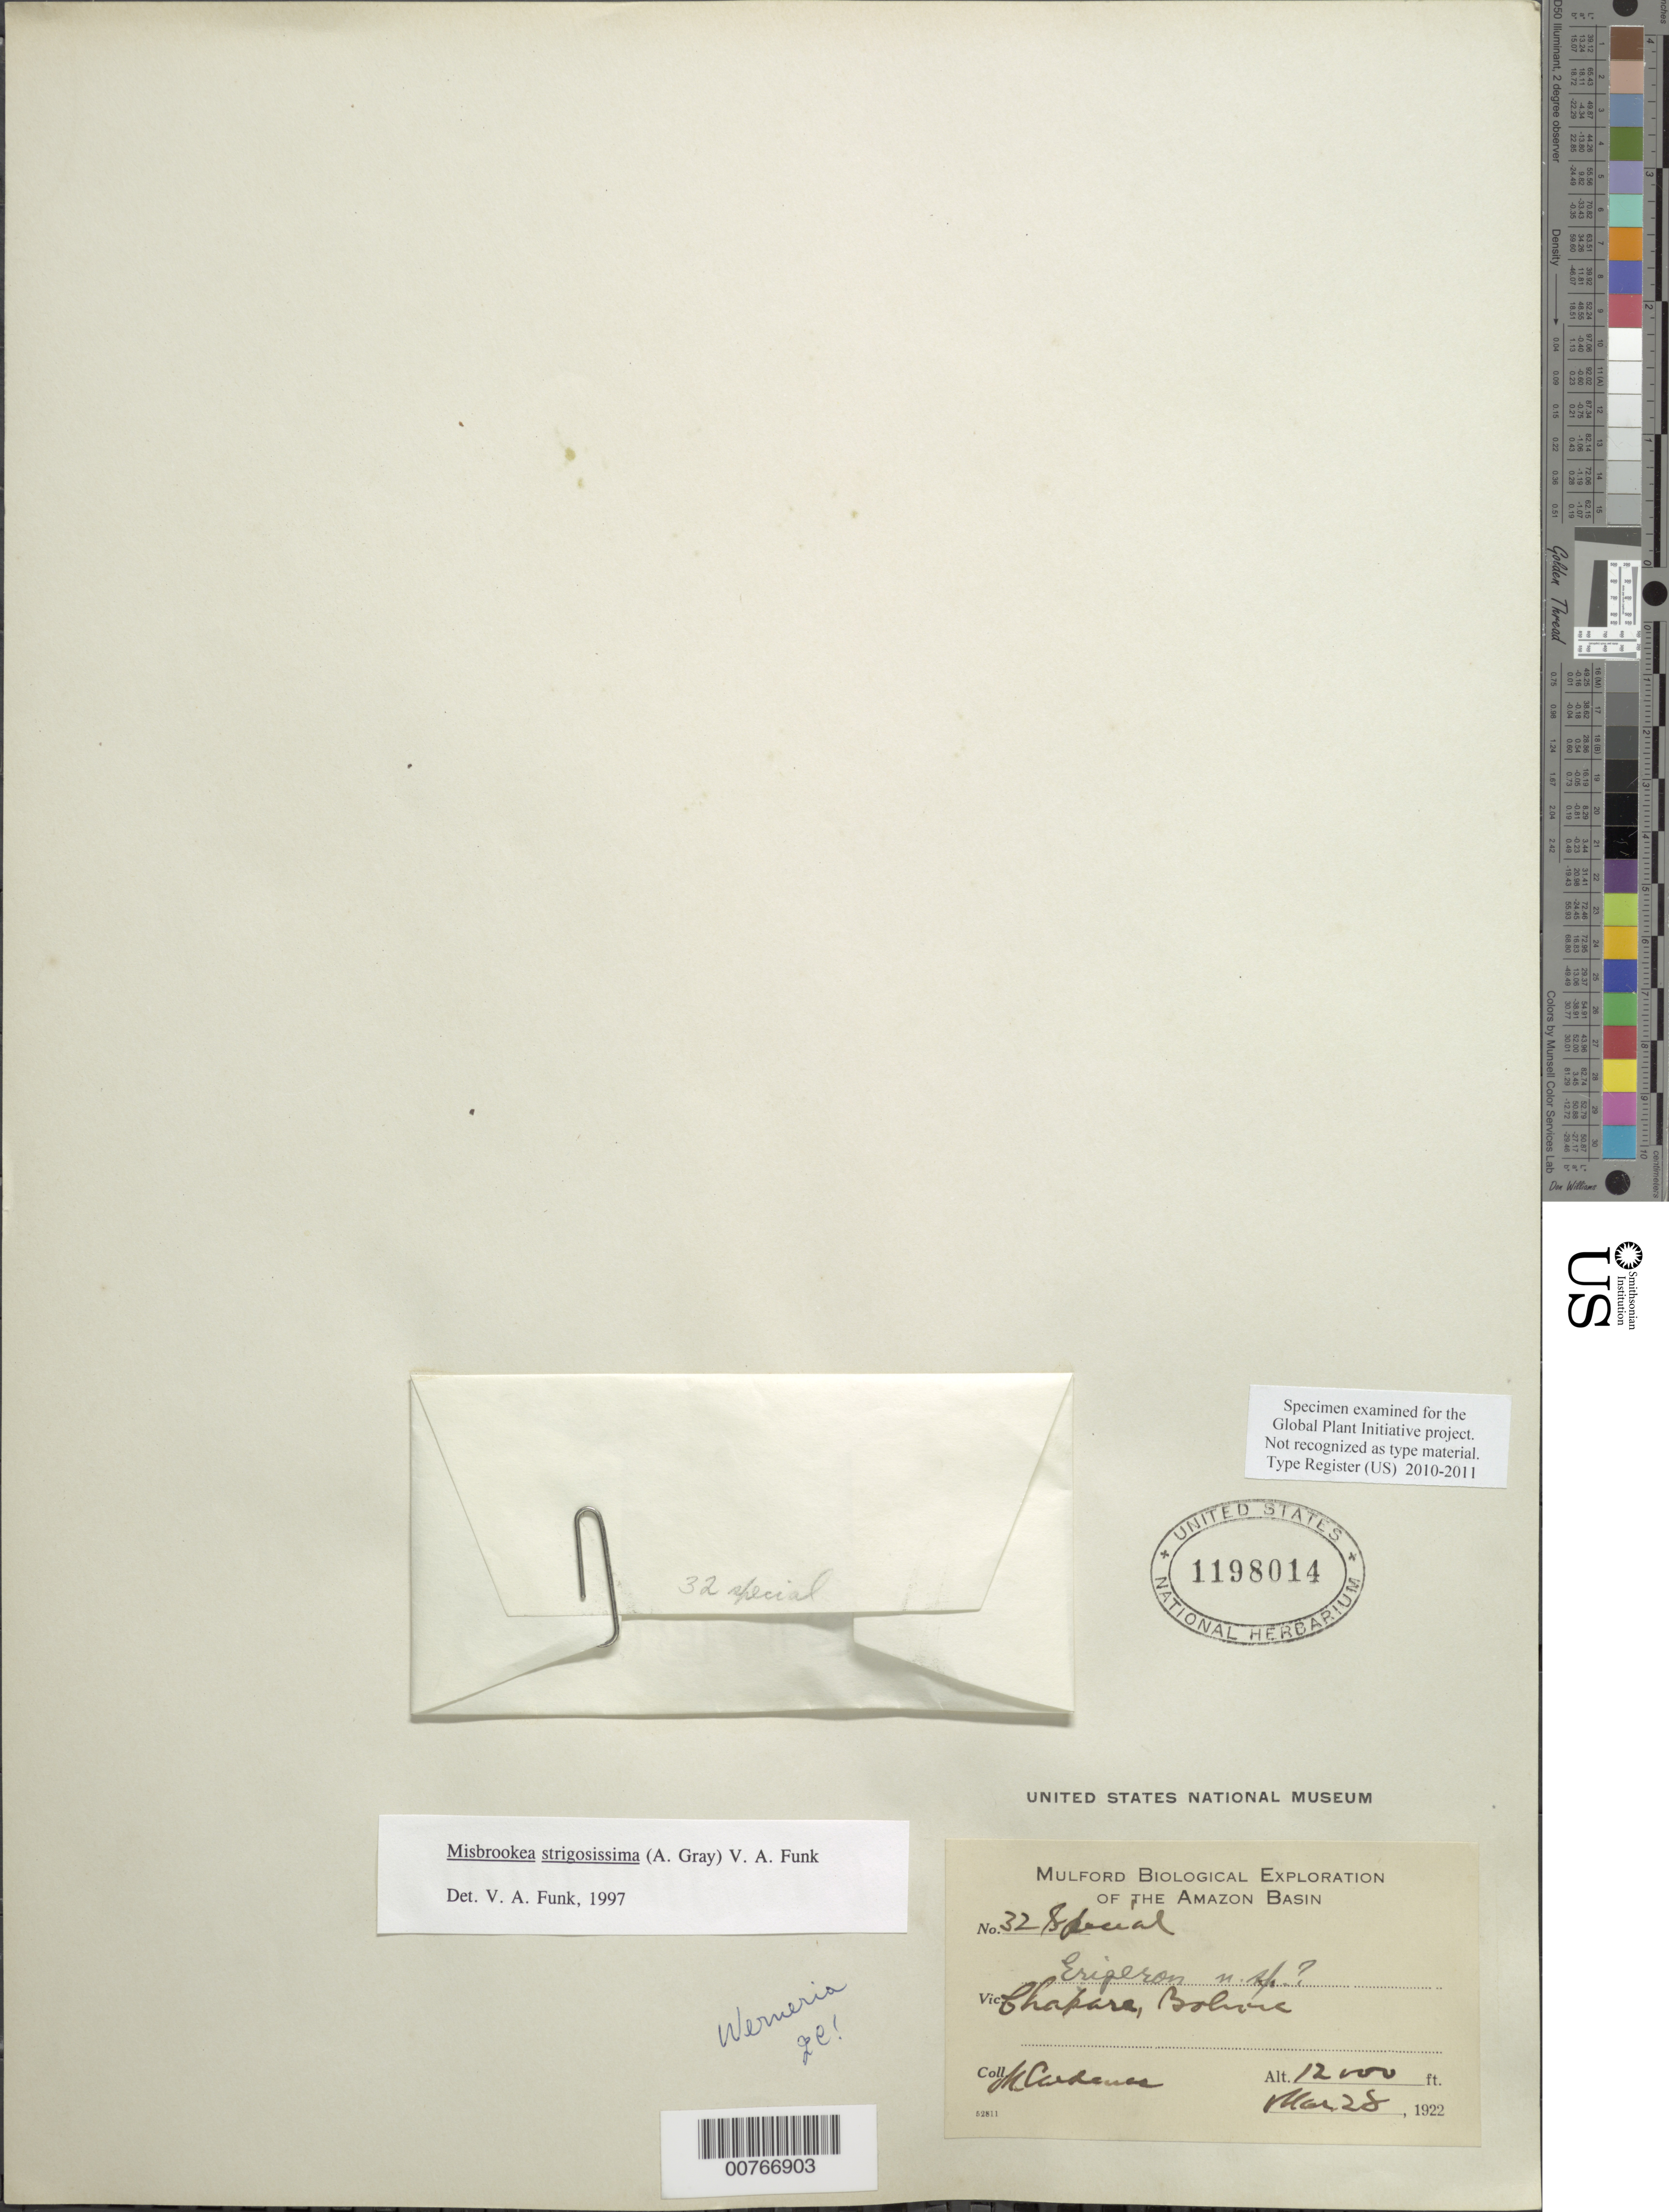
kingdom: Plantae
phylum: Tracheophyta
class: Magnoliopsida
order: Asterales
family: Asteraceae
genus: Misbrookea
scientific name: Misbrookea strigosissima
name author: (A. Gray) V.A. Funk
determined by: Funk, Vicki A., (BOT), Smithsonian Institution - National Museum of Natural History (UNITED STATES)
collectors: M. Cárdenas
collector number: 32s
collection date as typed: Mar. 28, 1922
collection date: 1922-03-28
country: Bolivia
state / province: Cochabamba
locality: Chapare, near Cochabamba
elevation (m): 3658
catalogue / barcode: US 1198014